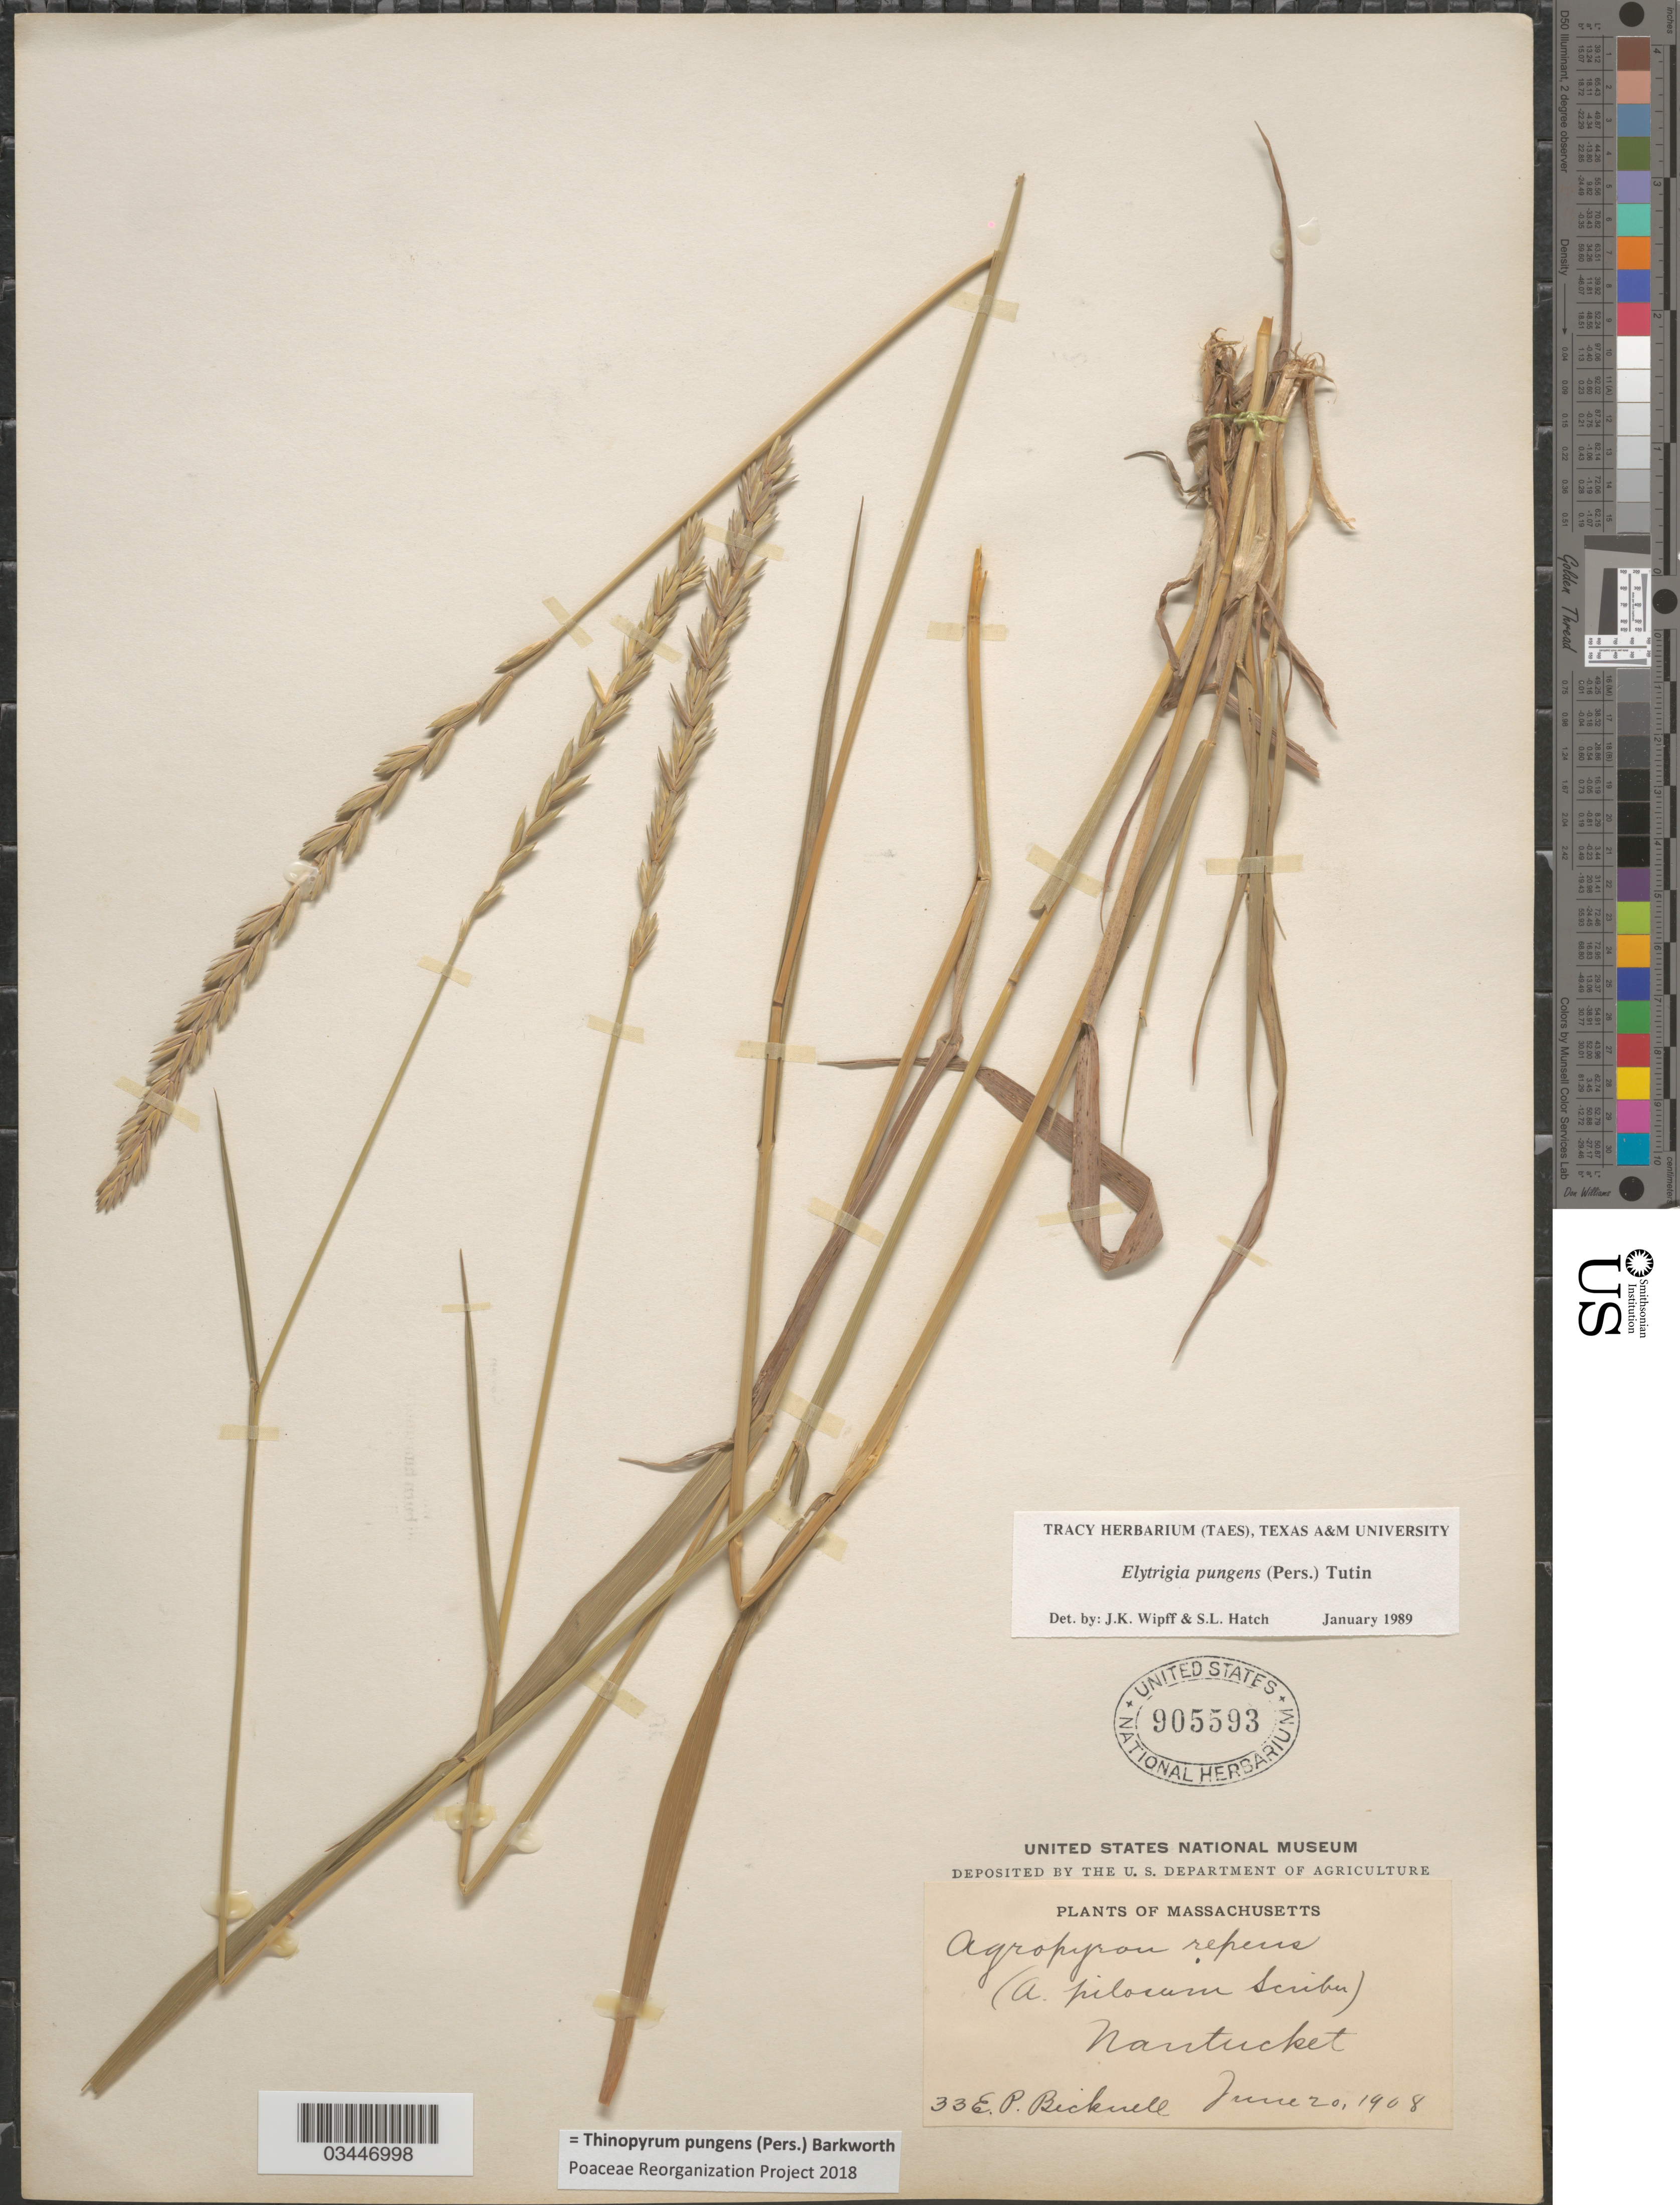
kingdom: Plantae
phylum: Tracheophyta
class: Liliopsida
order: Poales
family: Poaceae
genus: Thinopyrum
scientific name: Thinopyrum pungens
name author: (Pers.) Barkworth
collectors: E. P. Bicknell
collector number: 33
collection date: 1908-06-20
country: United States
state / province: Massachusetts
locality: Nantucket.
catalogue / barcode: US 905593